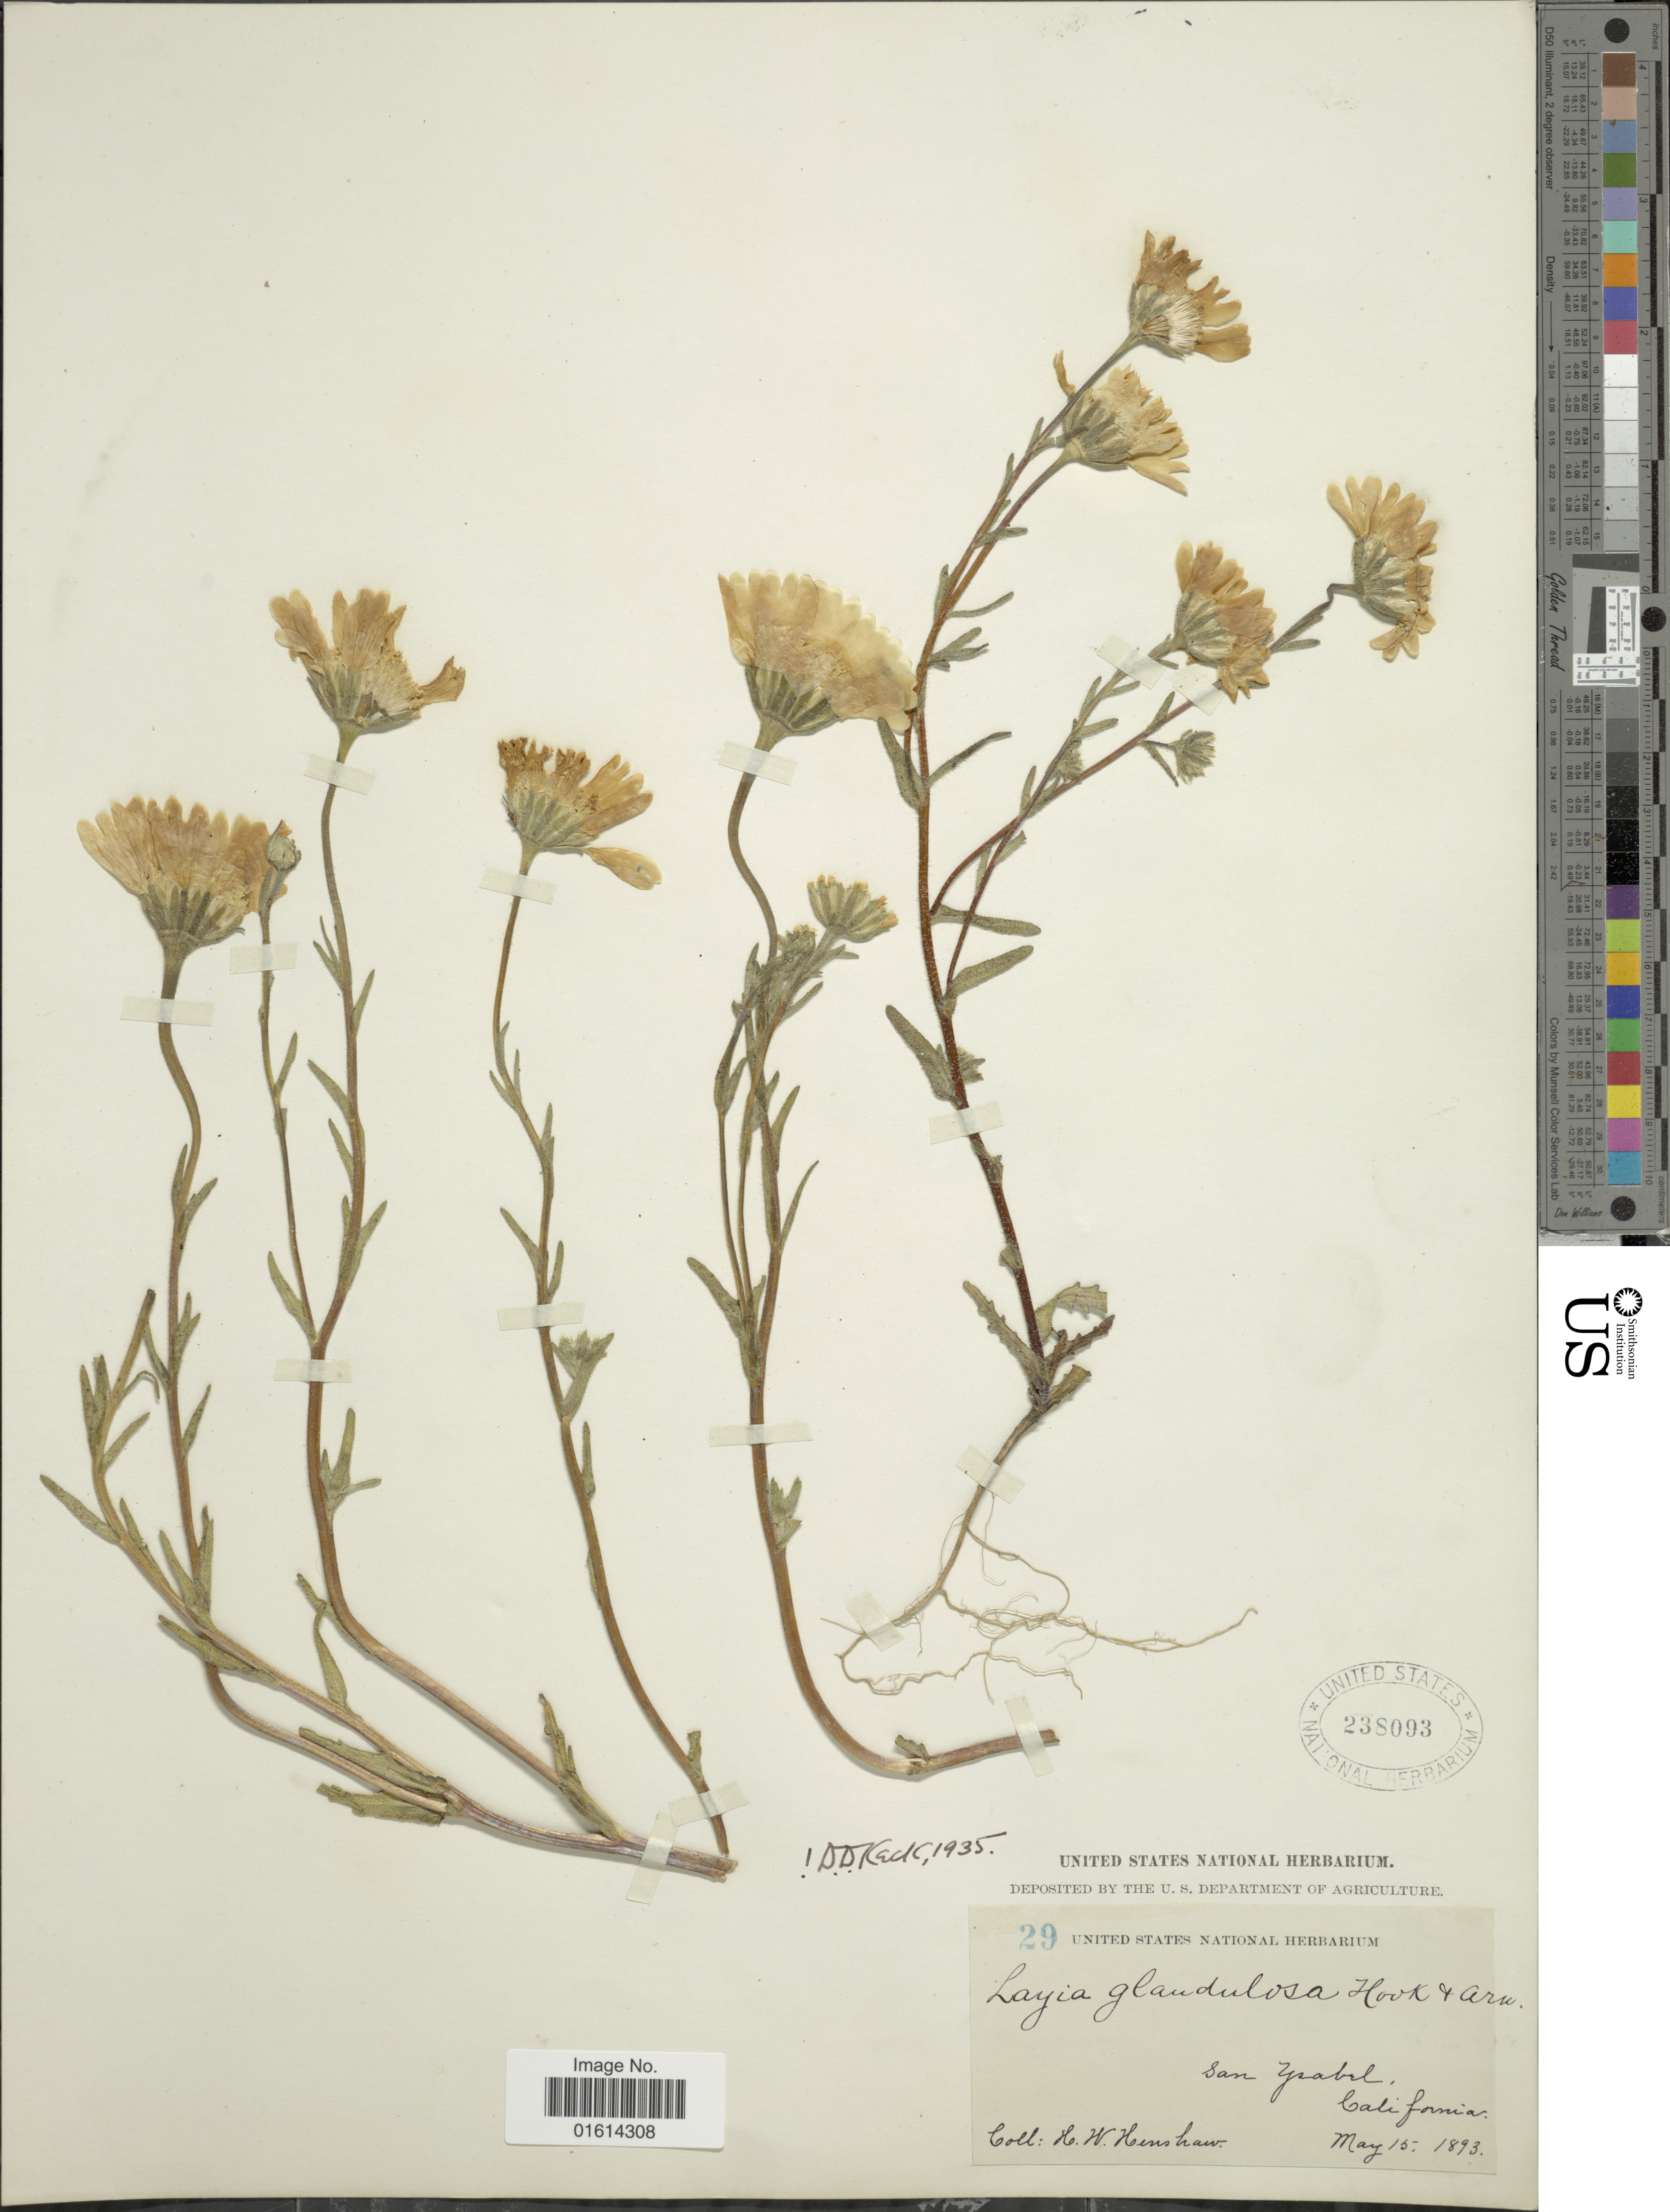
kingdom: Plantae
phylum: Tracheophyta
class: Magnoliopsida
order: Asterales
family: Asteraceae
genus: Layia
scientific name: Layia glandulosa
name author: Hook. & Arn.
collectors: H. Henshaw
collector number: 29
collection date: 1893-05-15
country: United States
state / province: California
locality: San Yzabal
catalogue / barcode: US 238093